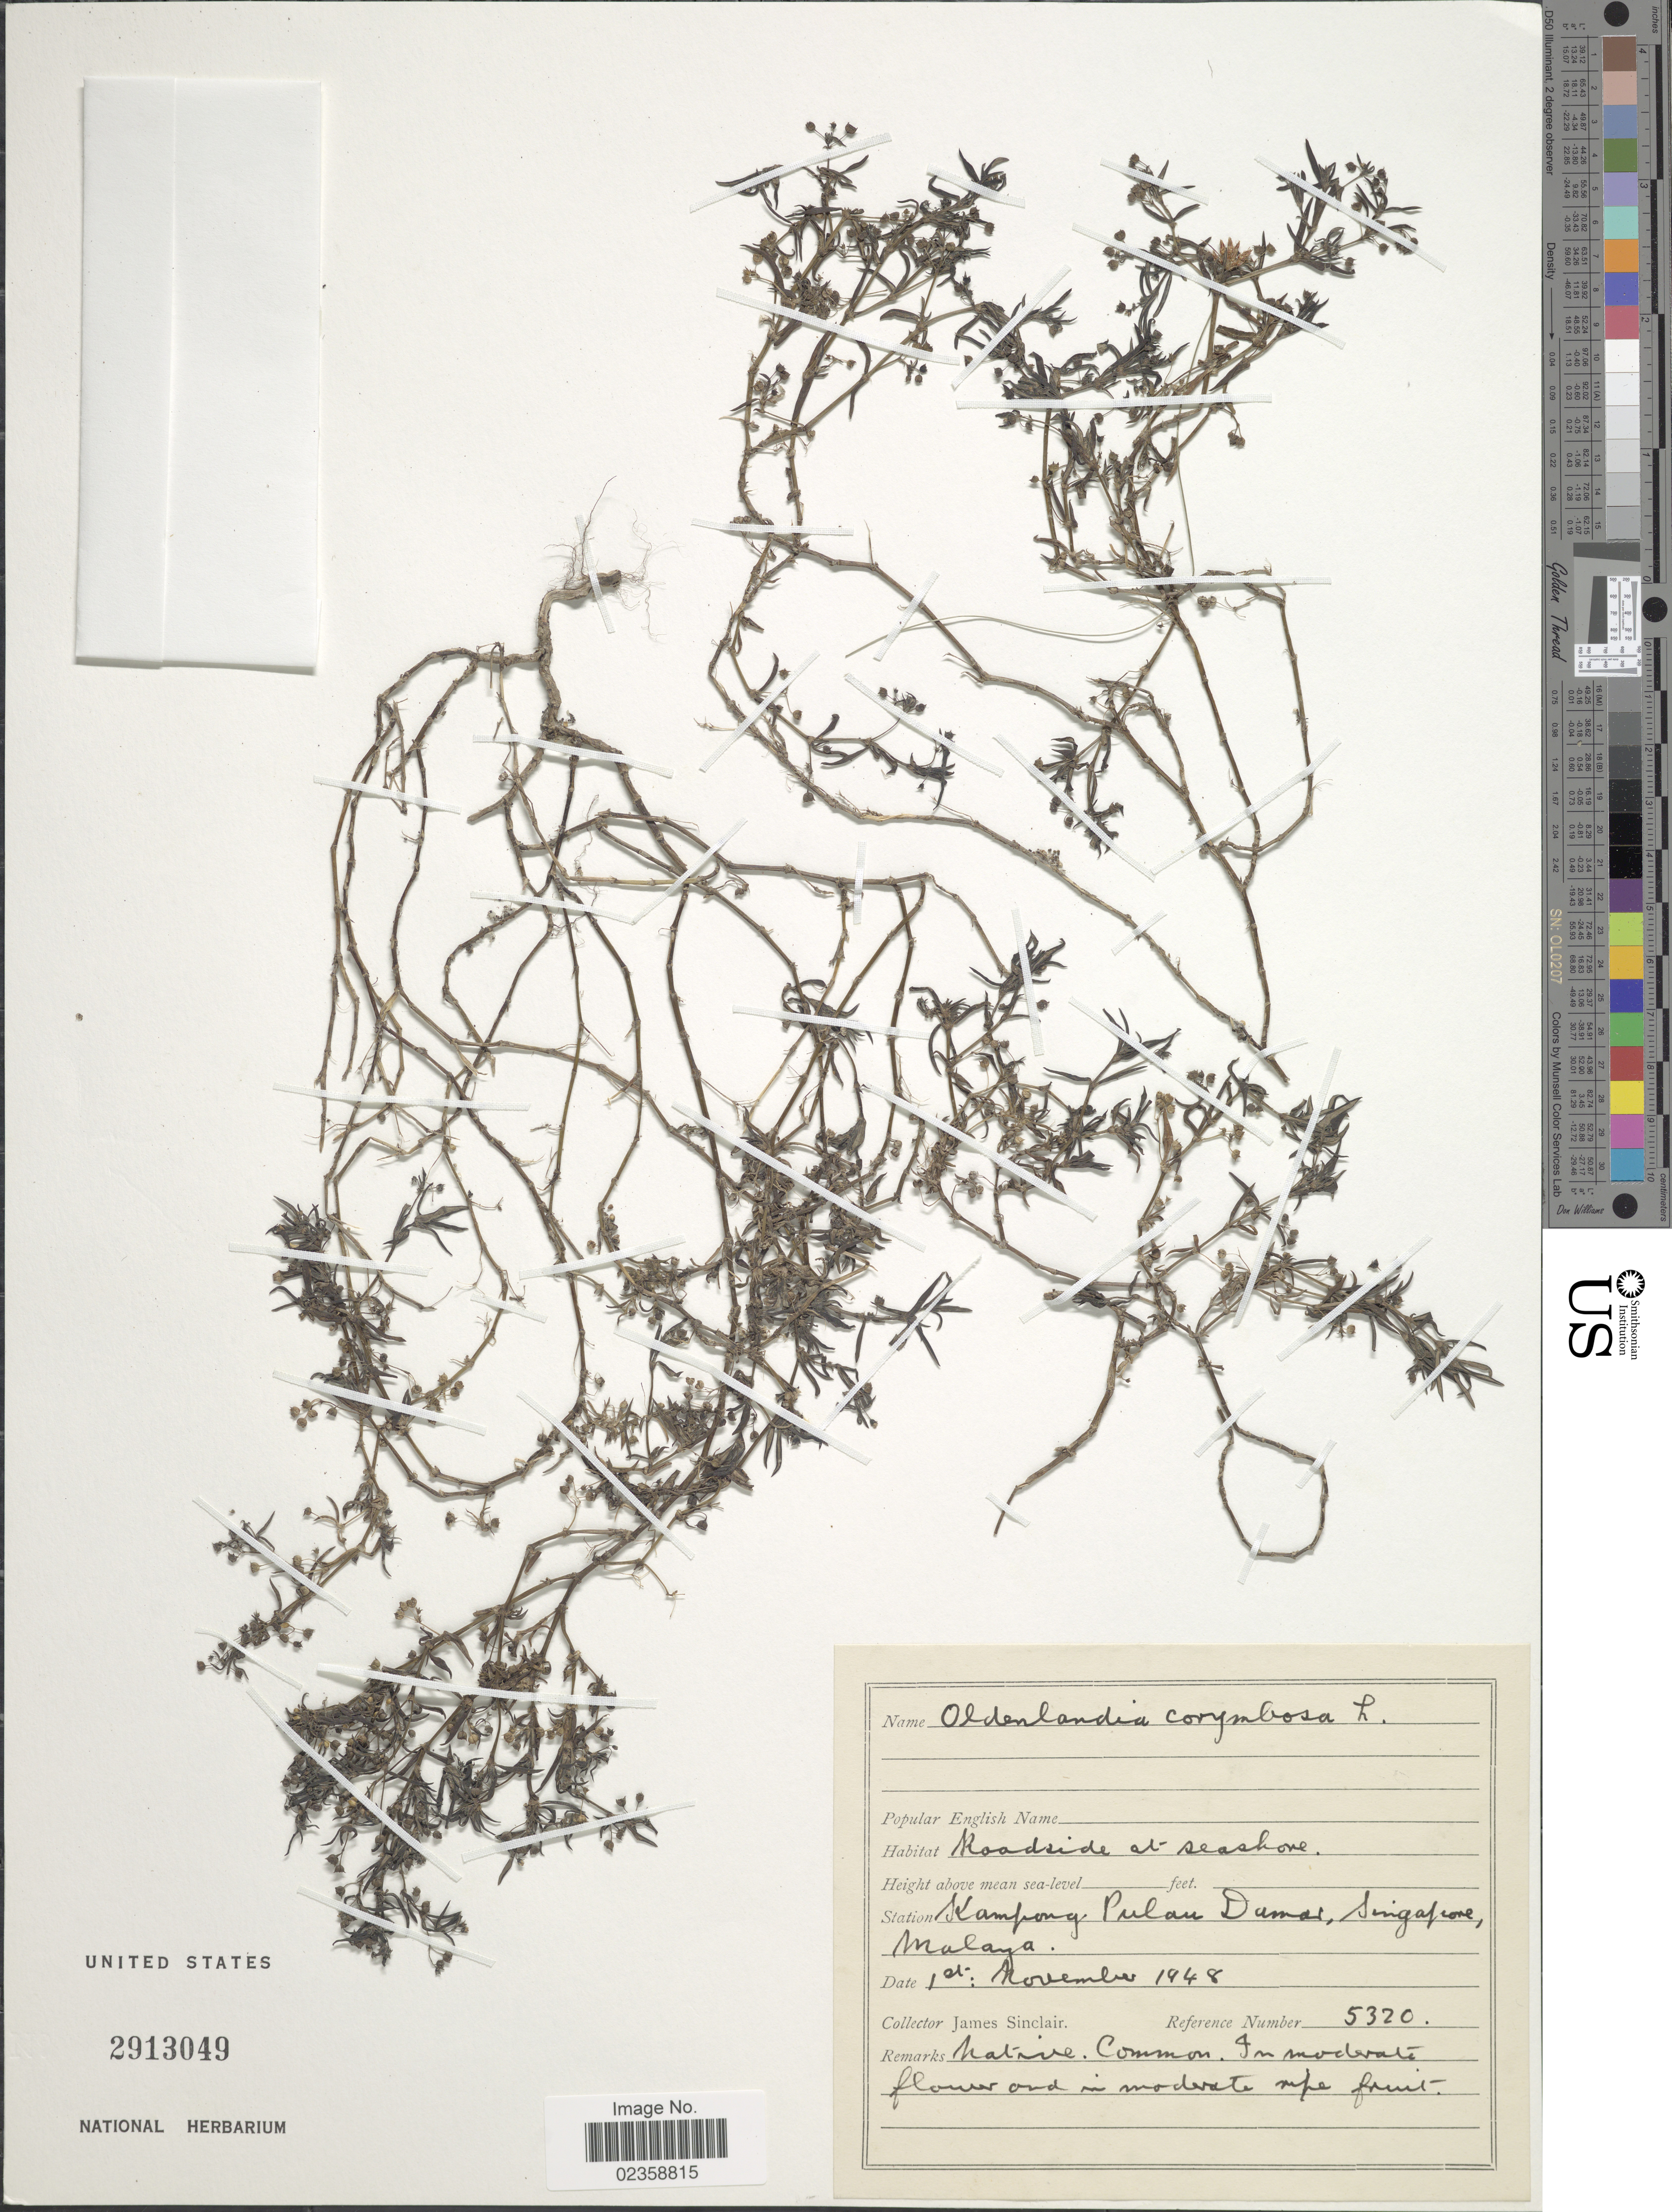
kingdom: Plantae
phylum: Tracheophyta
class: Magnoliopsida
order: Gentianales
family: Rubiaceae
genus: Oldenlandia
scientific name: Oldenlandia corymbosa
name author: L.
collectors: J. Sinclair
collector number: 5320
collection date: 1948-11-01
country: Singapore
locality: Kampong Pulan Damas, Malaya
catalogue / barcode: US 2913049